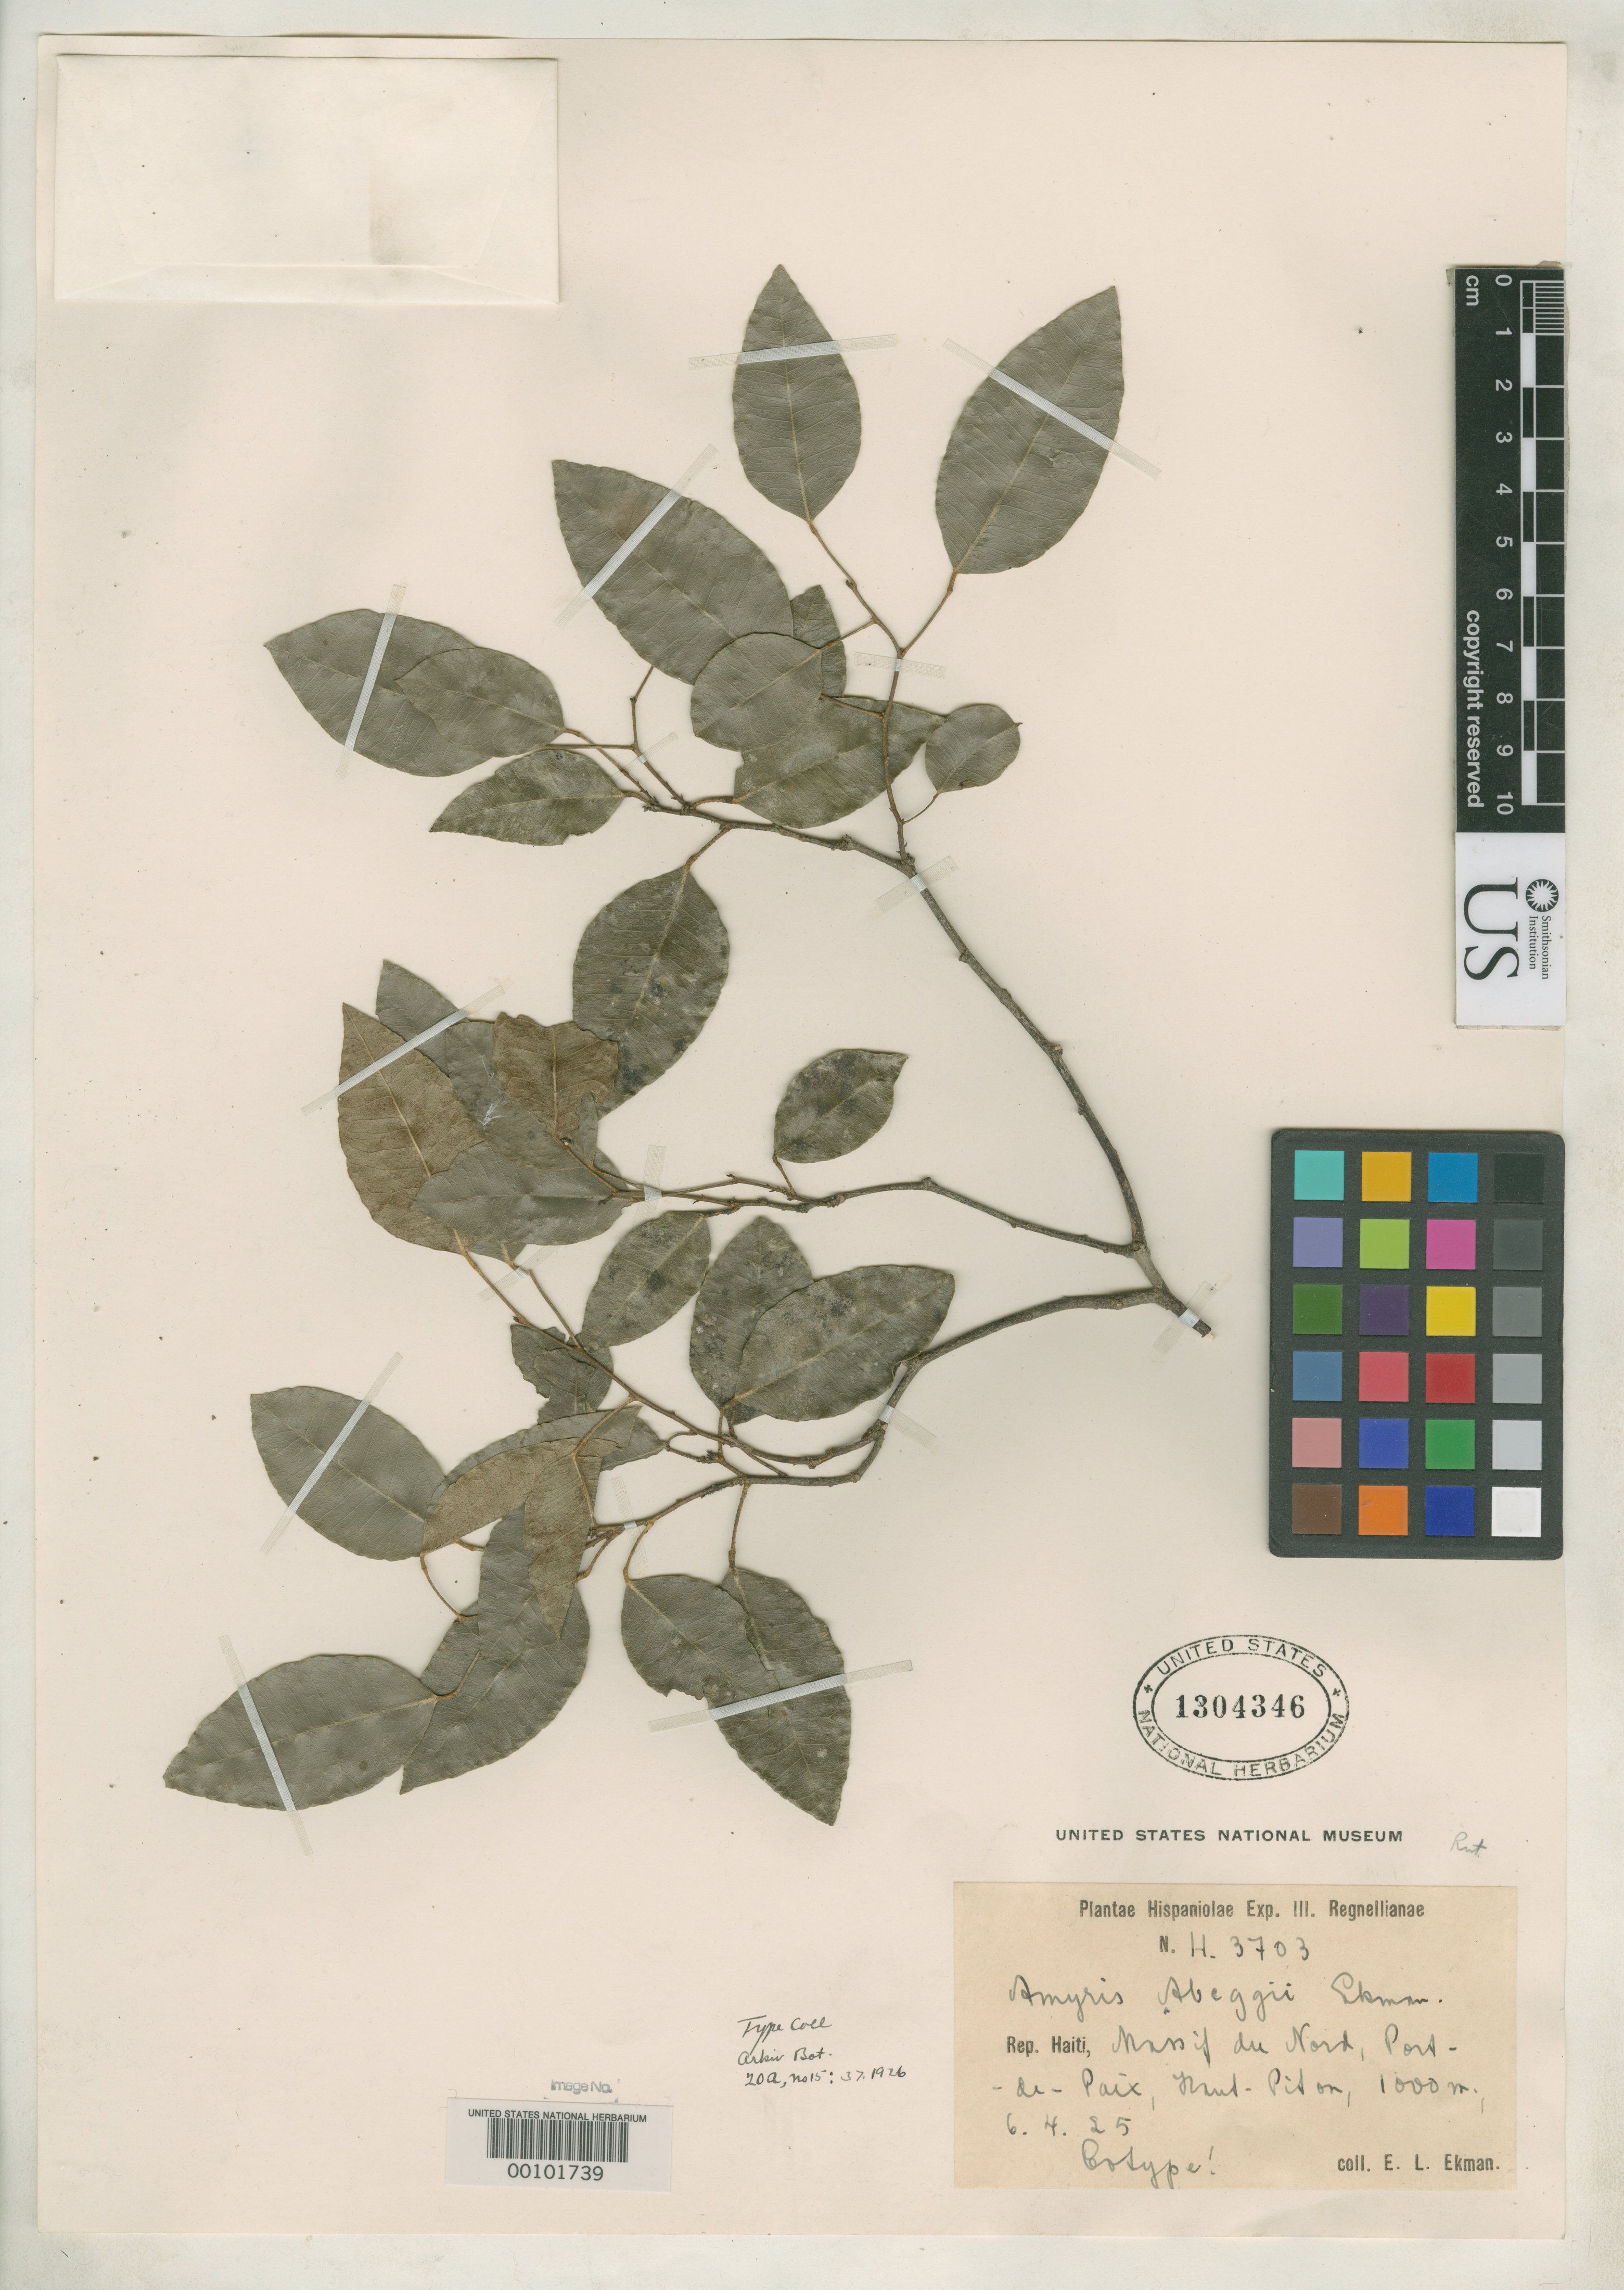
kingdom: Plantae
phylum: Tracheophyta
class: Magnoliopsida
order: Sapindales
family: Rutaceae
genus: Amyris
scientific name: Amyris abeggii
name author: Ekman ex Urb.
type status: Isotype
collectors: E. L. Ekman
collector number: H 3703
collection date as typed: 06 Apr 1925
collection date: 1925-04-06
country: Haiti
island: Hispaniola Island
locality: Massif du Nord, Port-de-Paix in Monte Hautpiton.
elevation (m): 1000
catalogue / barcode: US 1304346